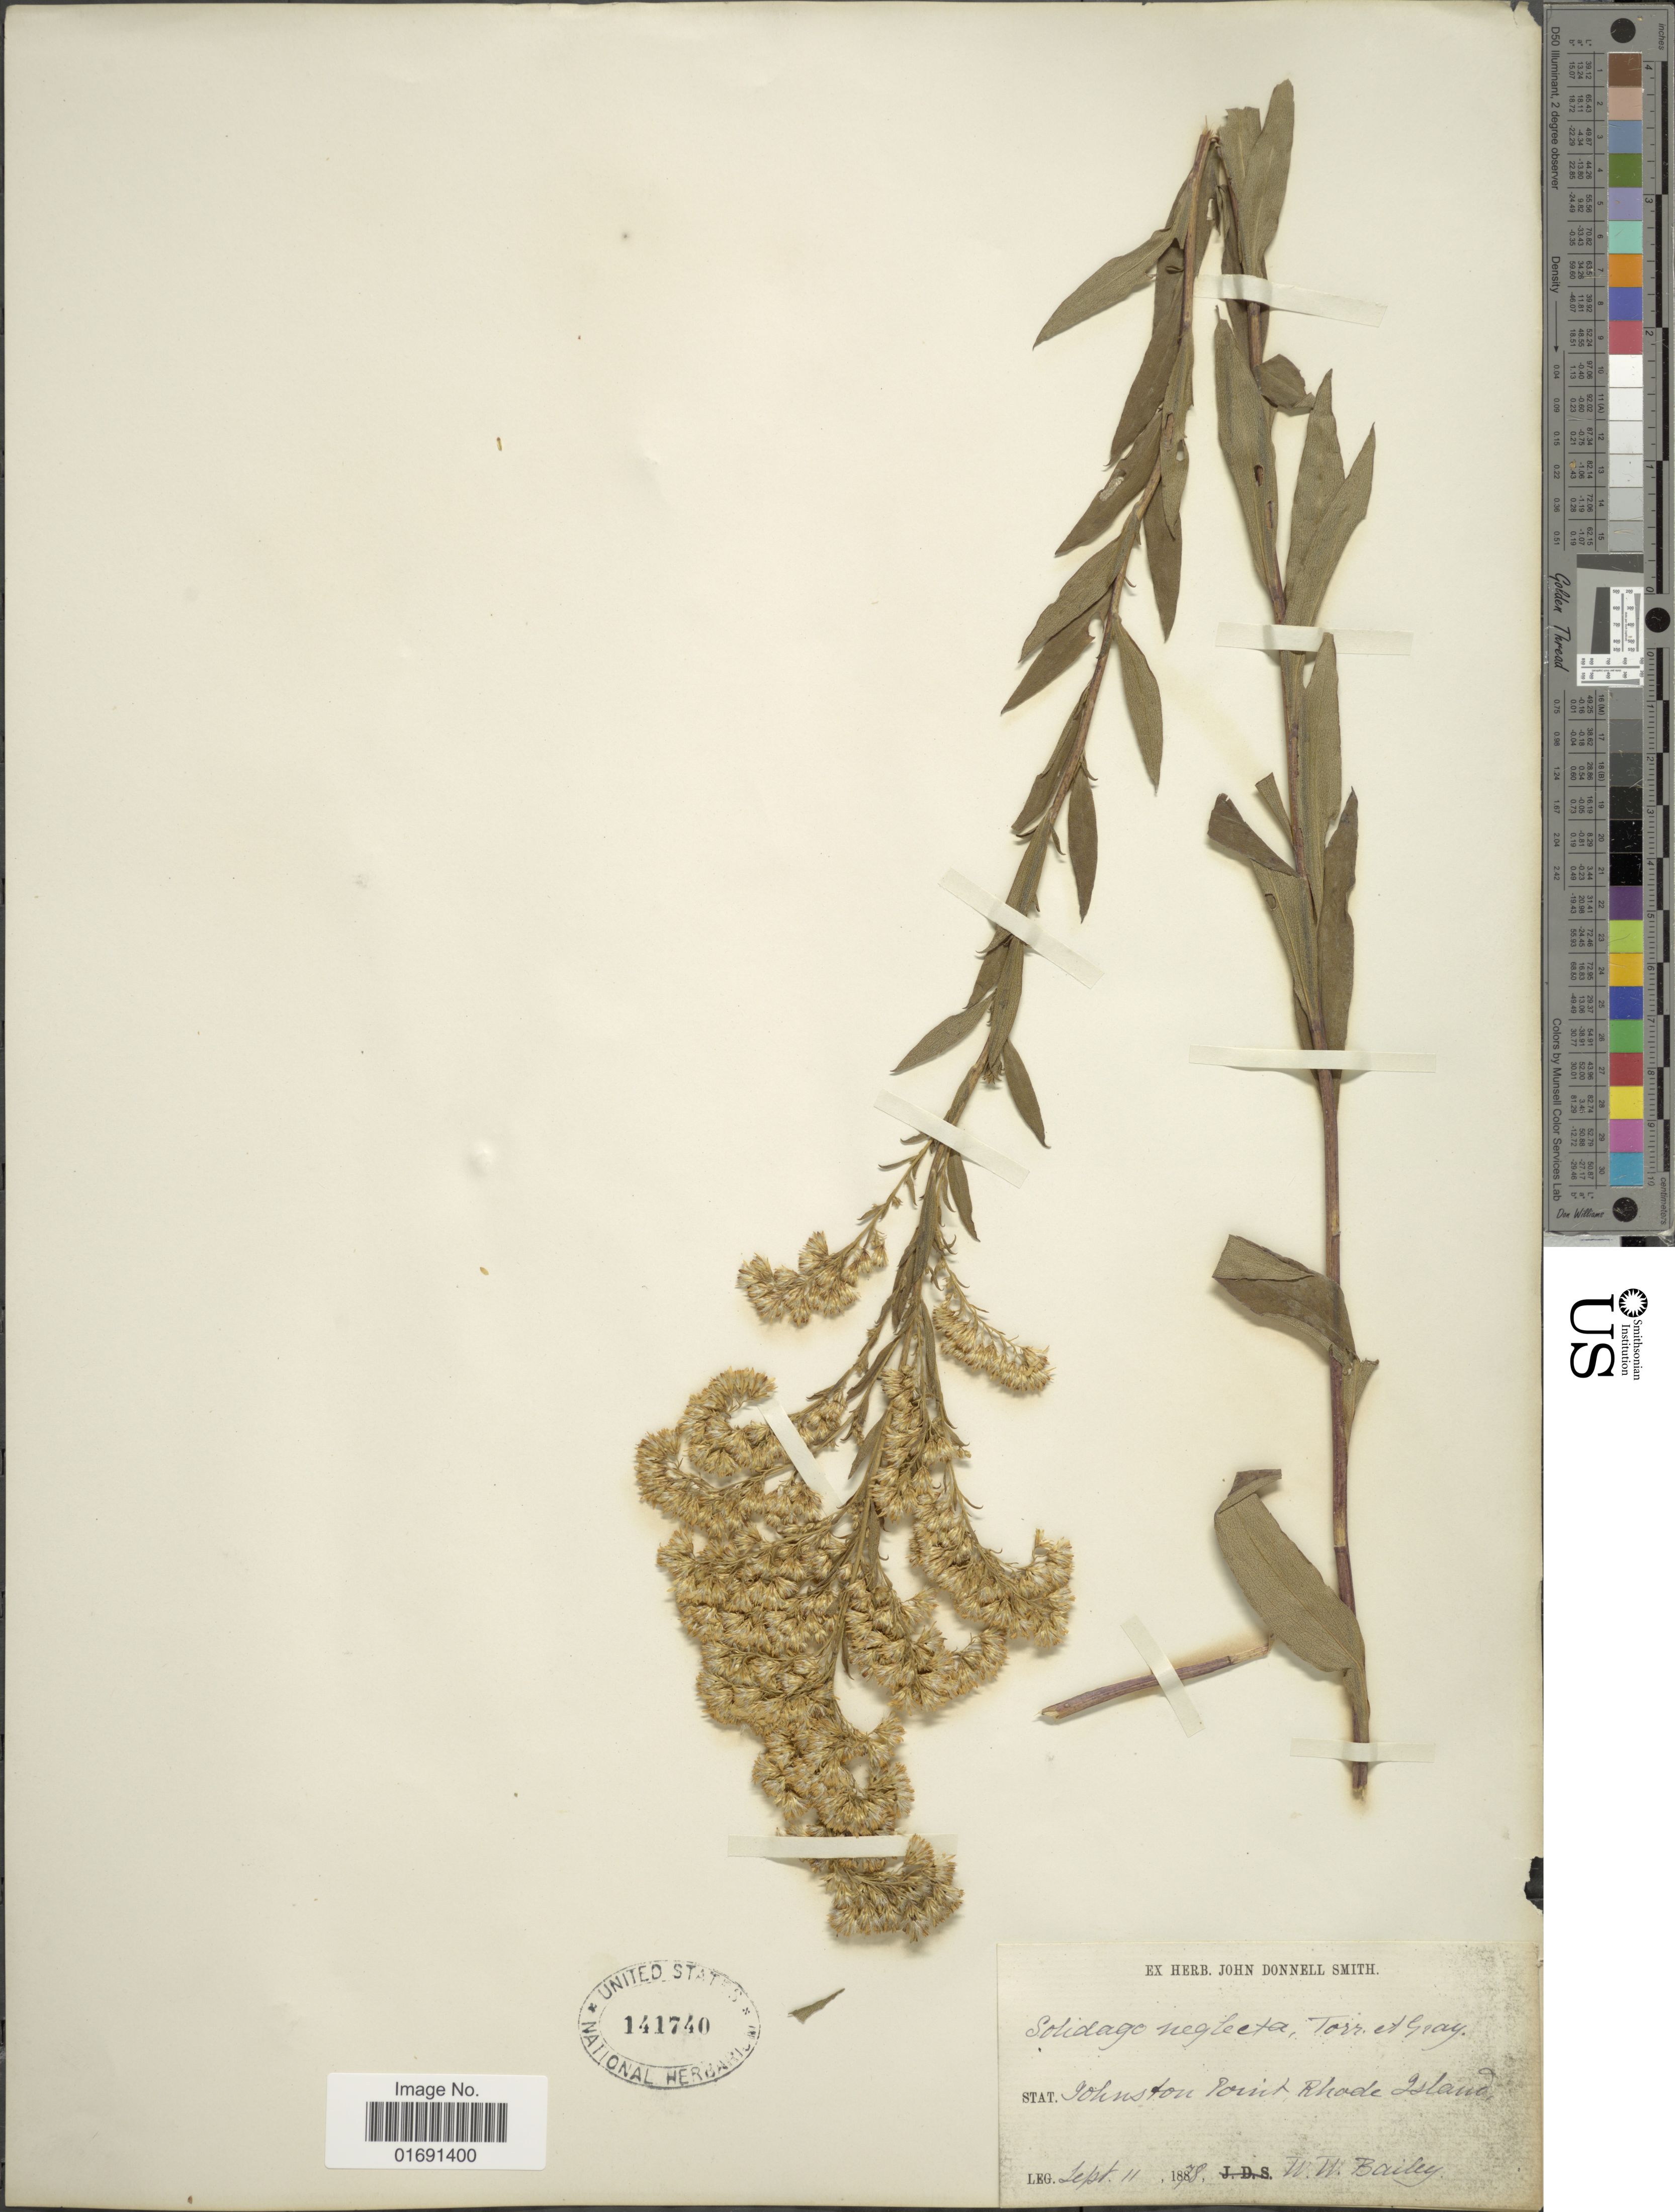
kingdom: Plantae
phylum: Tracheophyta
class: Magnoliopsida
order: Asterales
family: Asteraceae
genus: Solidago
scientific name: Solidago uniligulata var. neglecta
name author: Fernald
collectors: W. W. Bailey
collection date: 1878-09-11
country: United States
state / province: Rhode Island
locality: Johnston Point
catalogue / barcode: US 141740